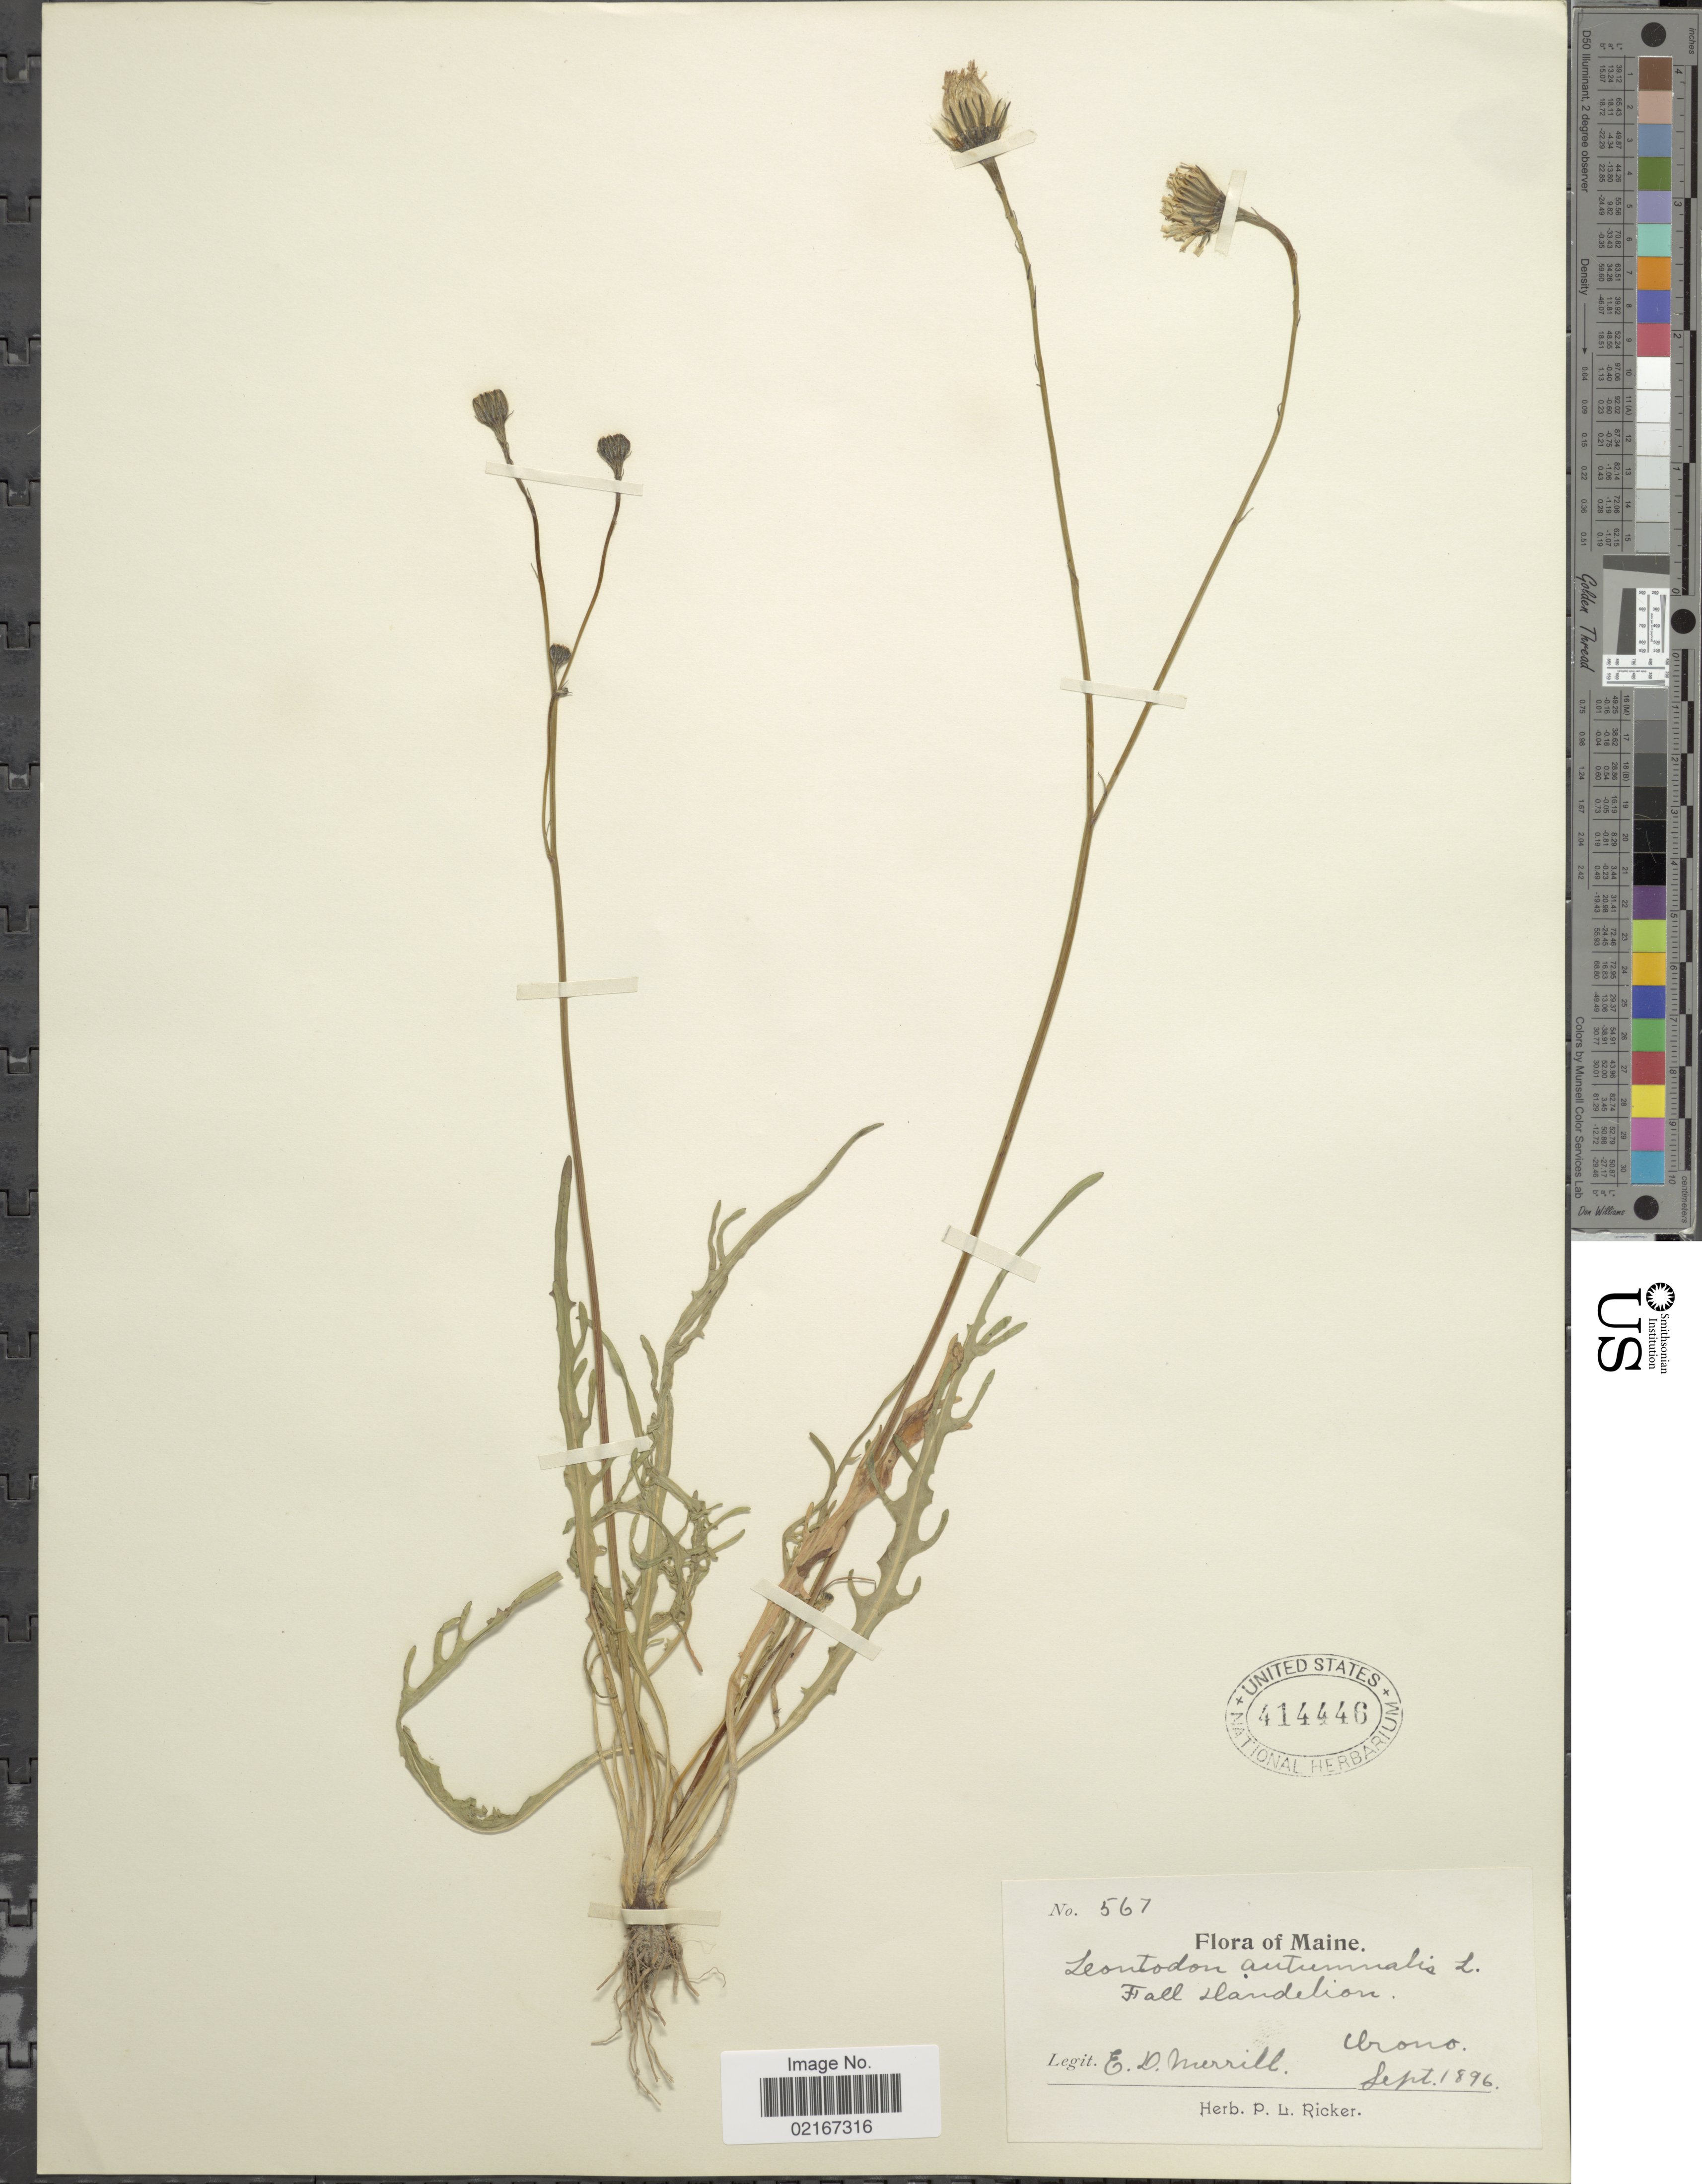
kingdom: Plantae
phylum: Tracheophyta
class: Magnoliopsida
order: Asterales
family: Asteraceae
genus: Scorzoneroides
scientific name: Scorzoneroides autumnalis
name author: (L.) Moench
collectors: E. D. Merrill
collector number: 567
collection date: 1896-09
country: United States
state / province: Maine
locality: Orono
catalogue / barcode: US 414446